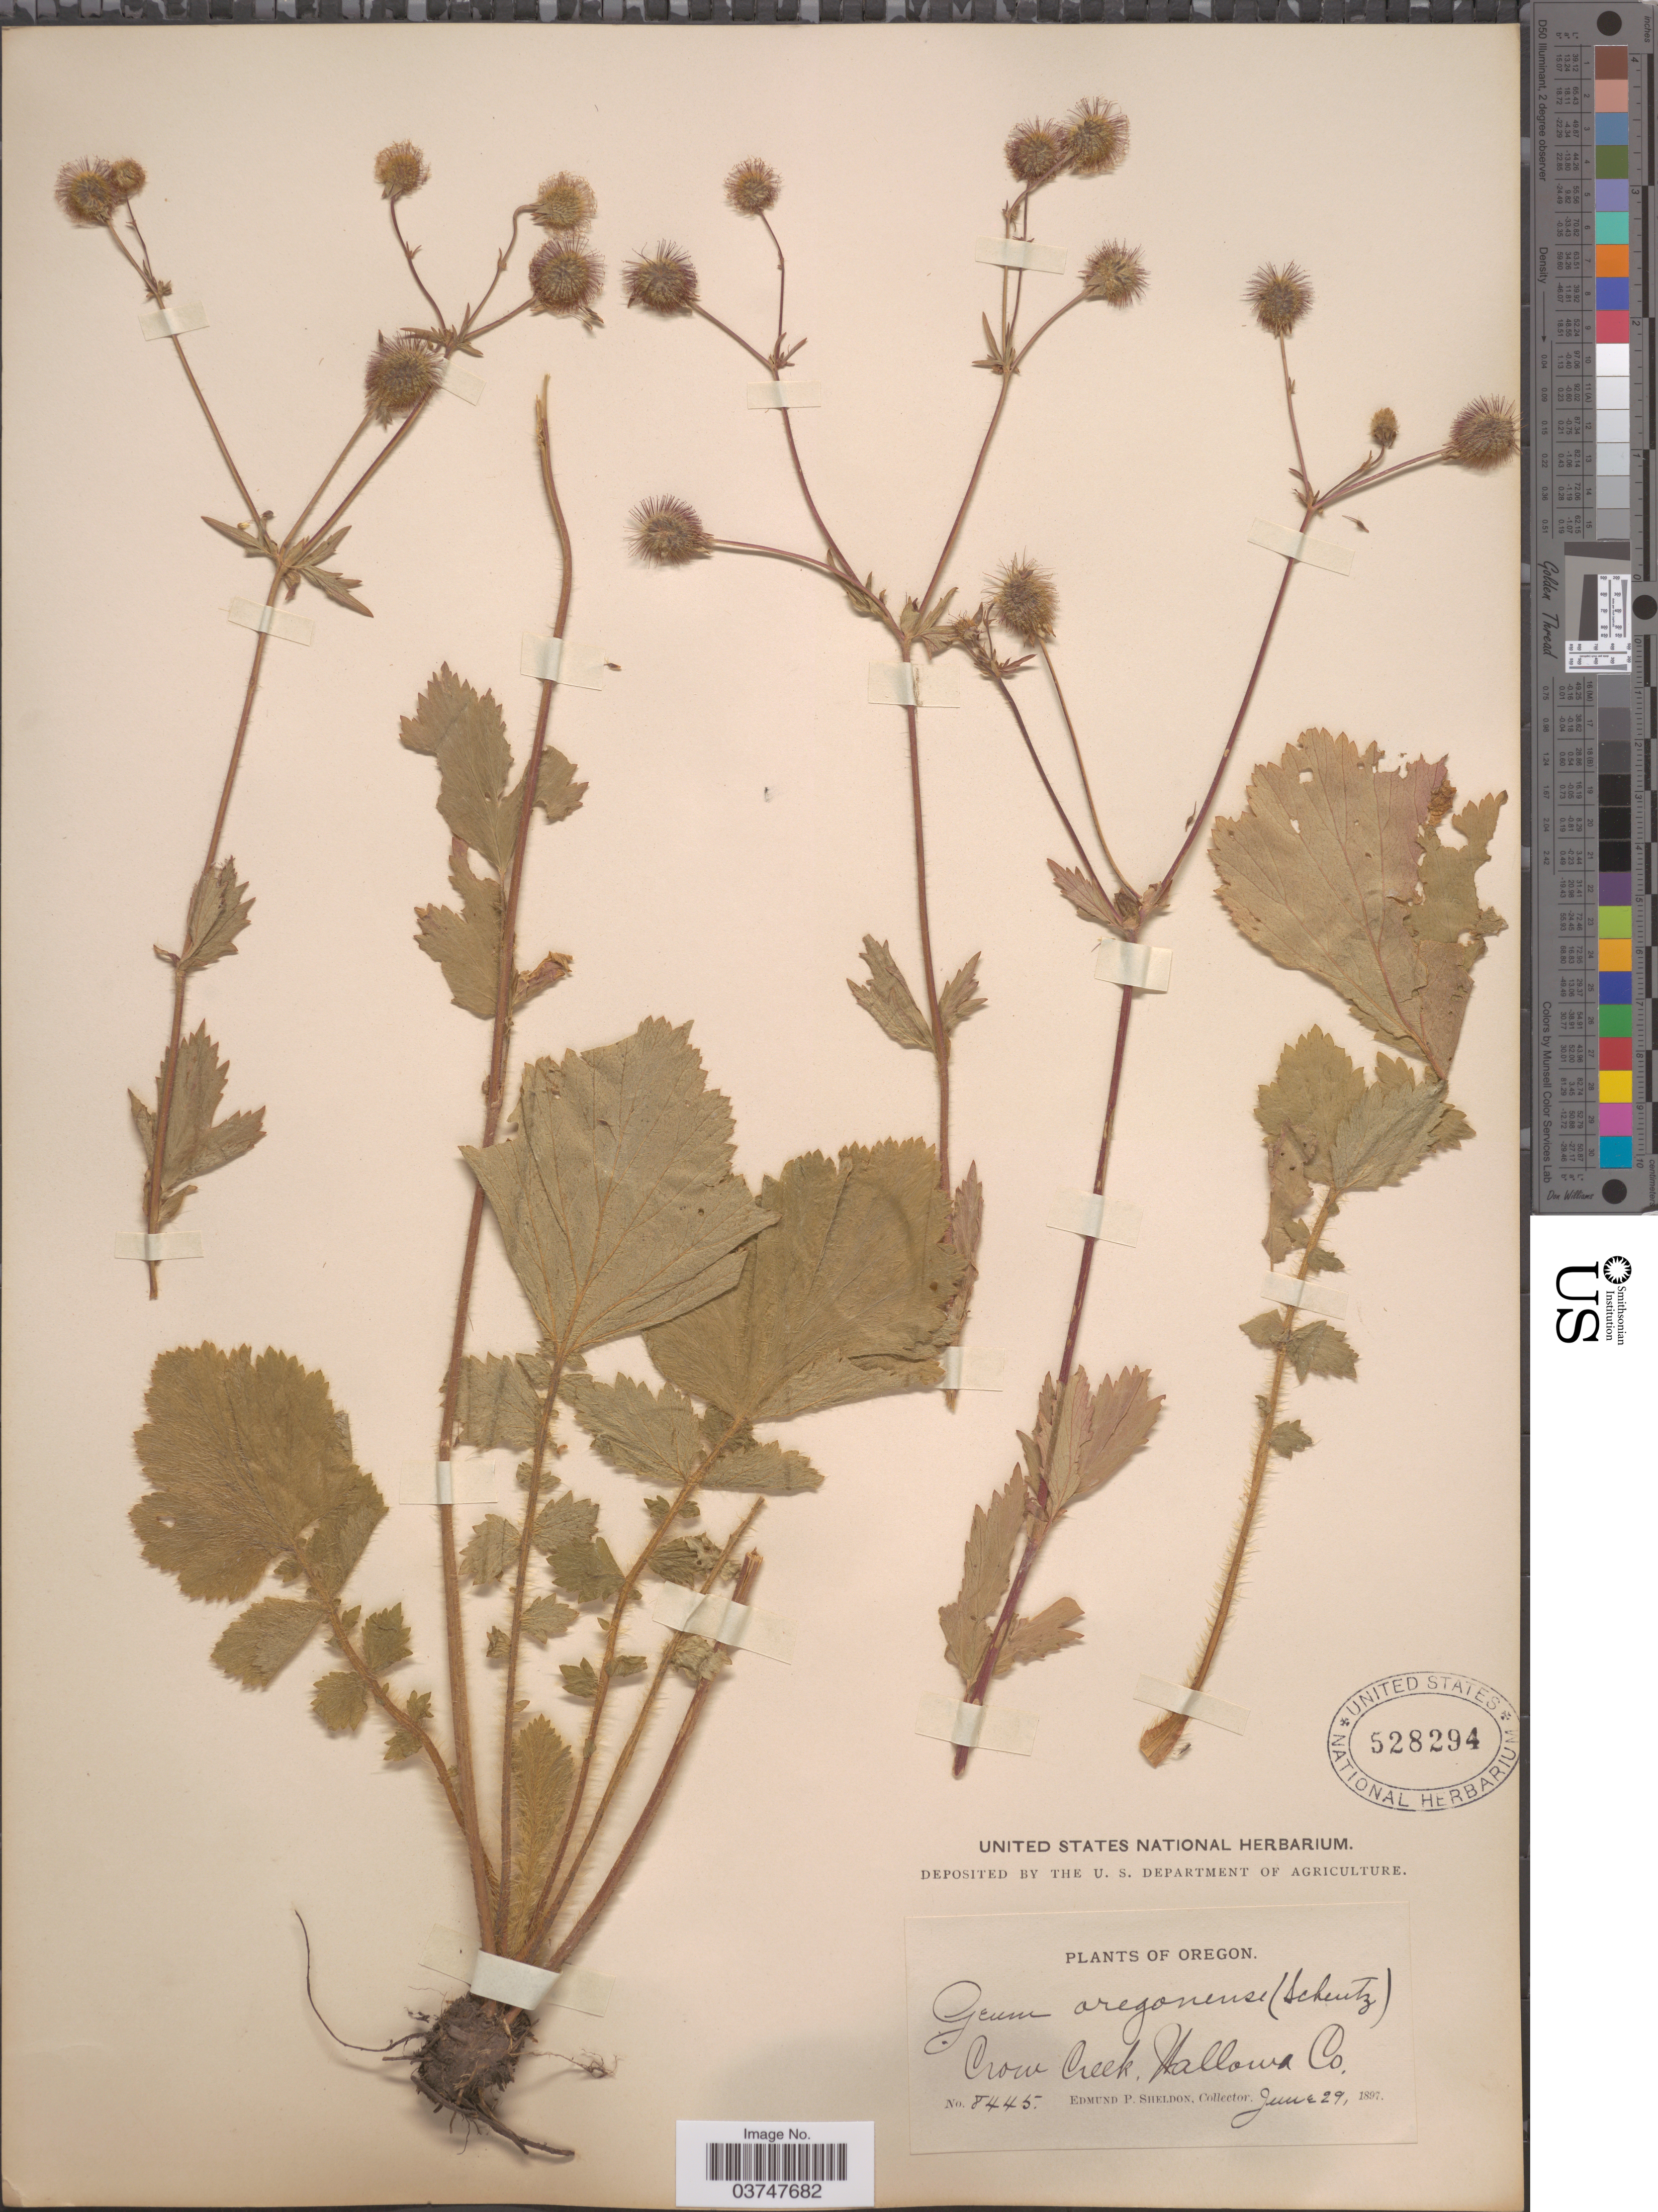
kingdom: Plantae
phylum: Tracheophyta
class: Magnoliopsida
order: Rosales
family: Rosaceae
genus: Geum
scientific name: Geum oregonense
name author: Rydb.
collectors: E. P. Sheldon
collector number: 8445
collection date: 1897-06-29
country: United States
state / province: Oregon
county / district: Wallowa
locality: Crow Creek, Wallowa Co.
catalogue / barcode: US 528294